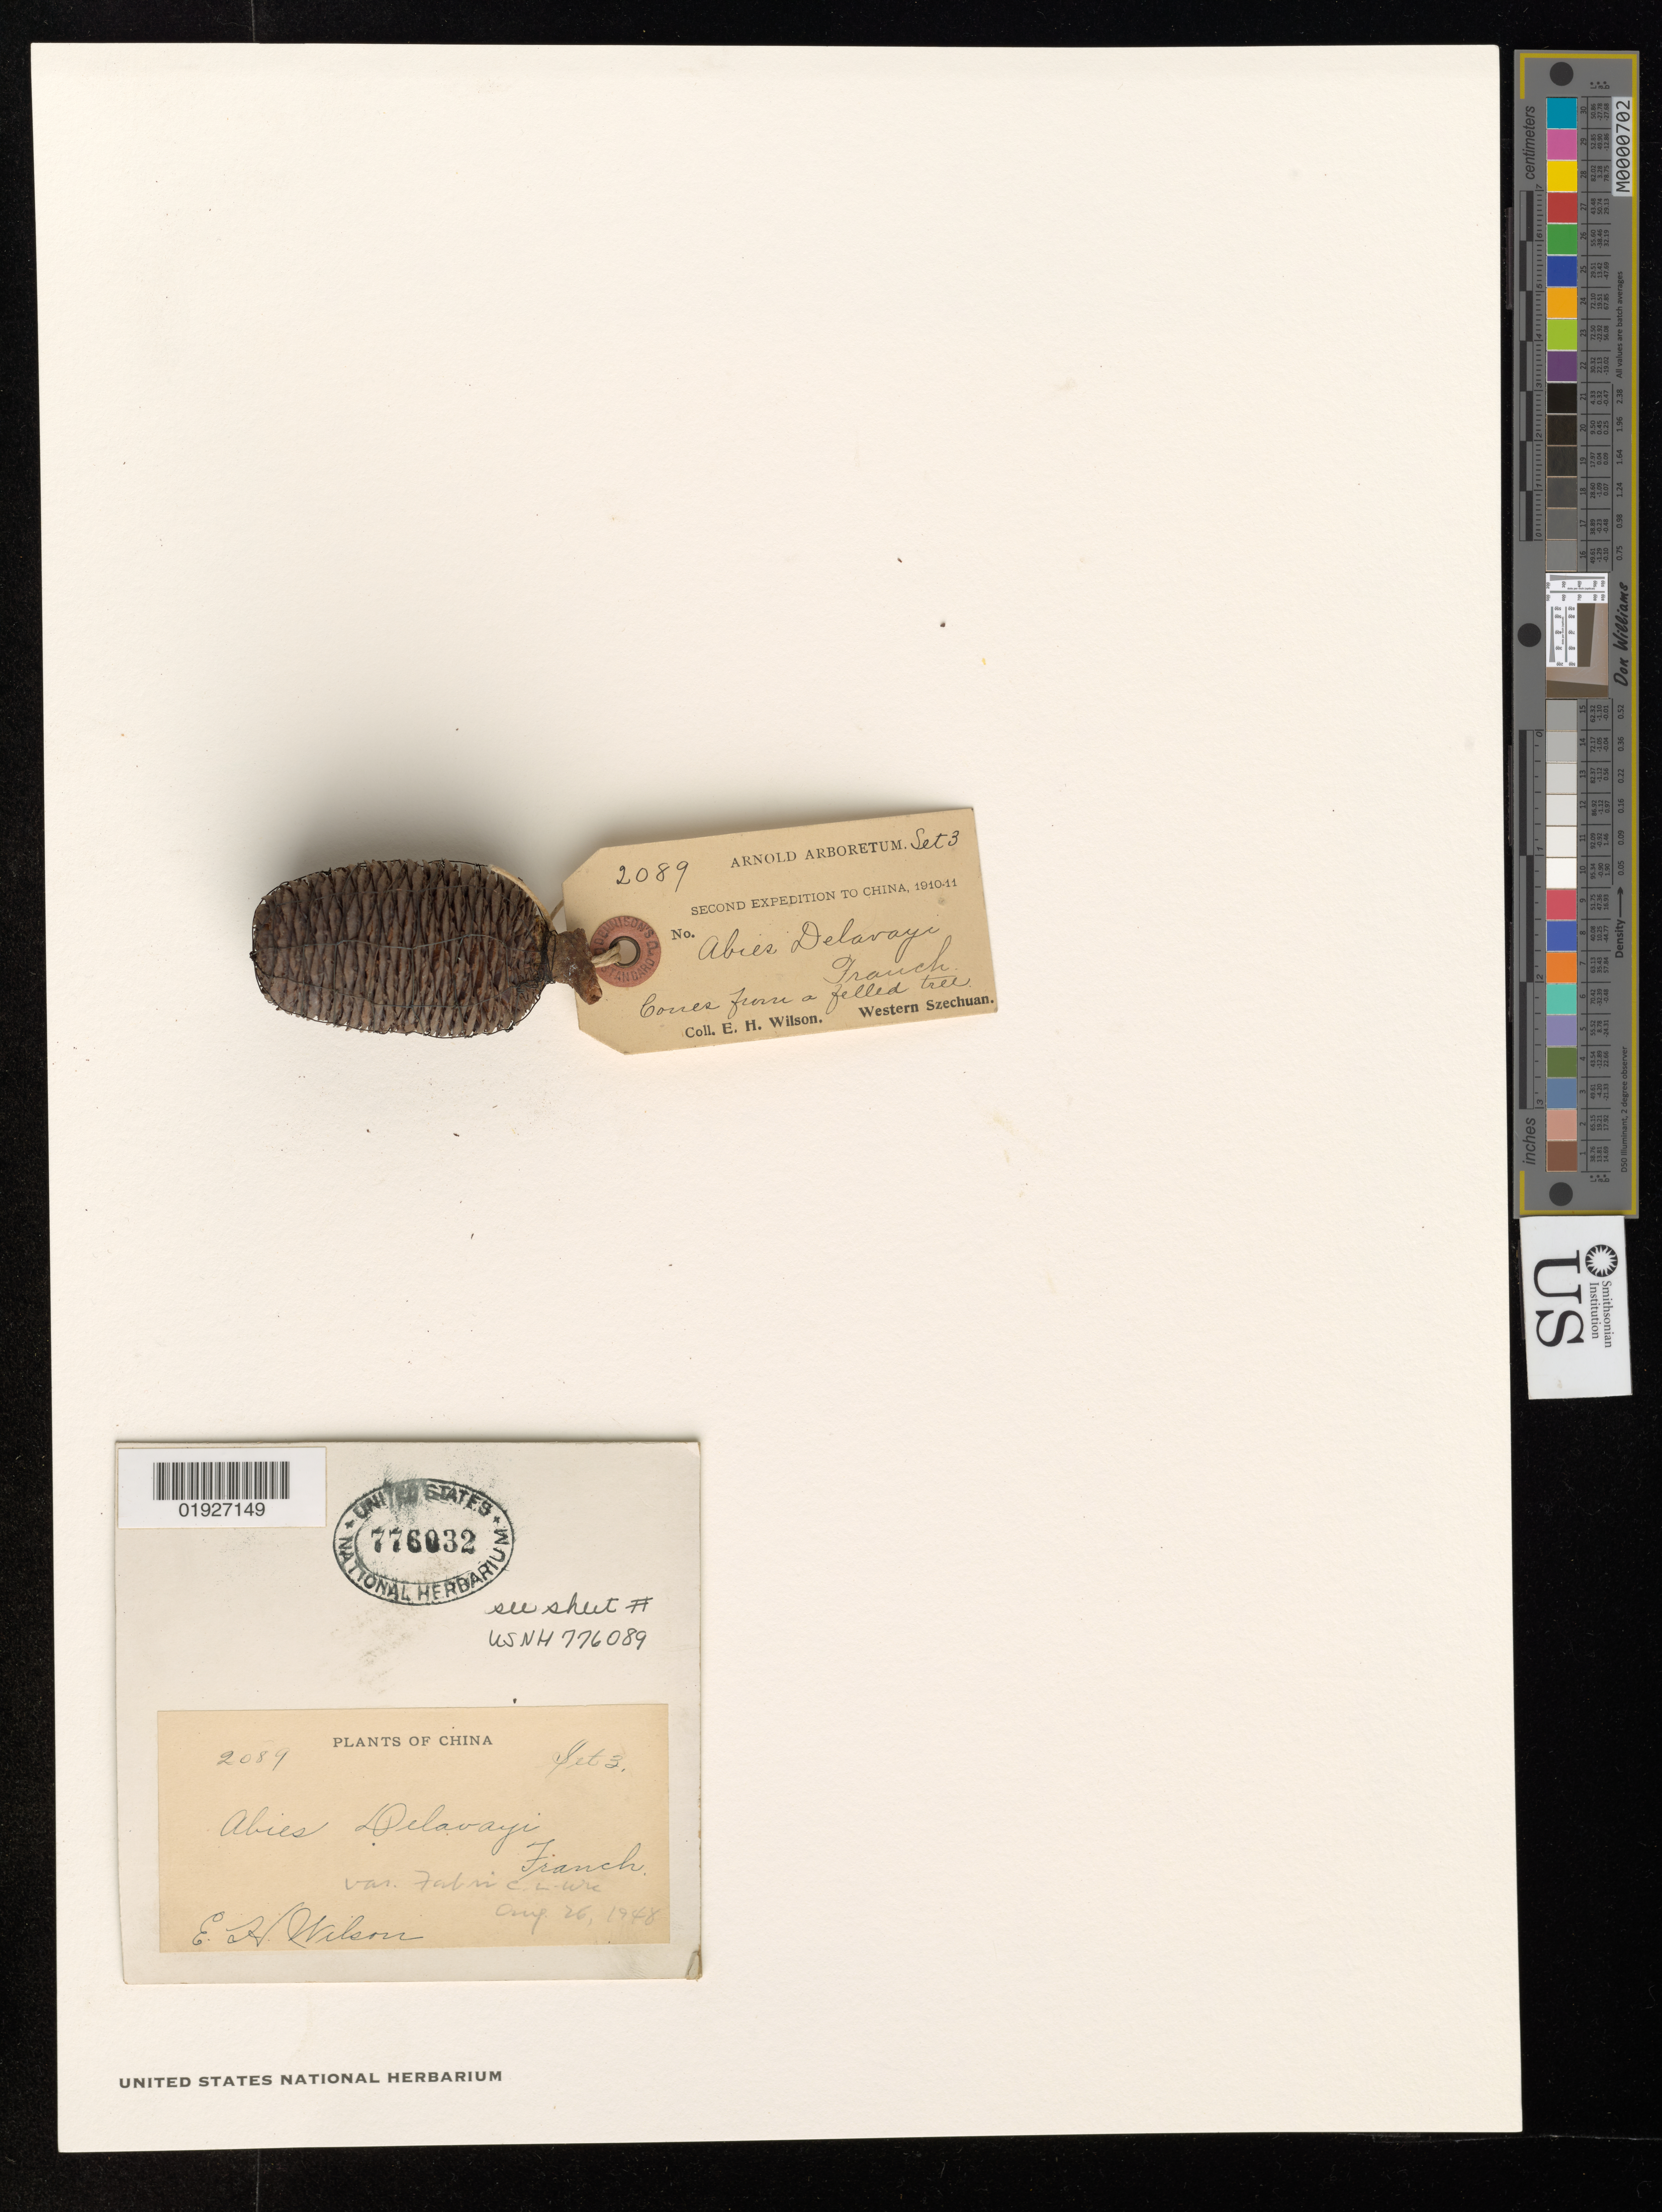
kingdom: Plantae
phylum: Tracheophyta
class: Pinopsida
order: Pinales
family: Pinaceae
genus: Abies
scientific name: Abies delavayi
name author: Franch.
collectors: E. Wilson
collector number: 2089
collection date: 1908-08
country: China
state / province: Sichuan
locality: Western Szechuan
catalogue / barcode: US 776032